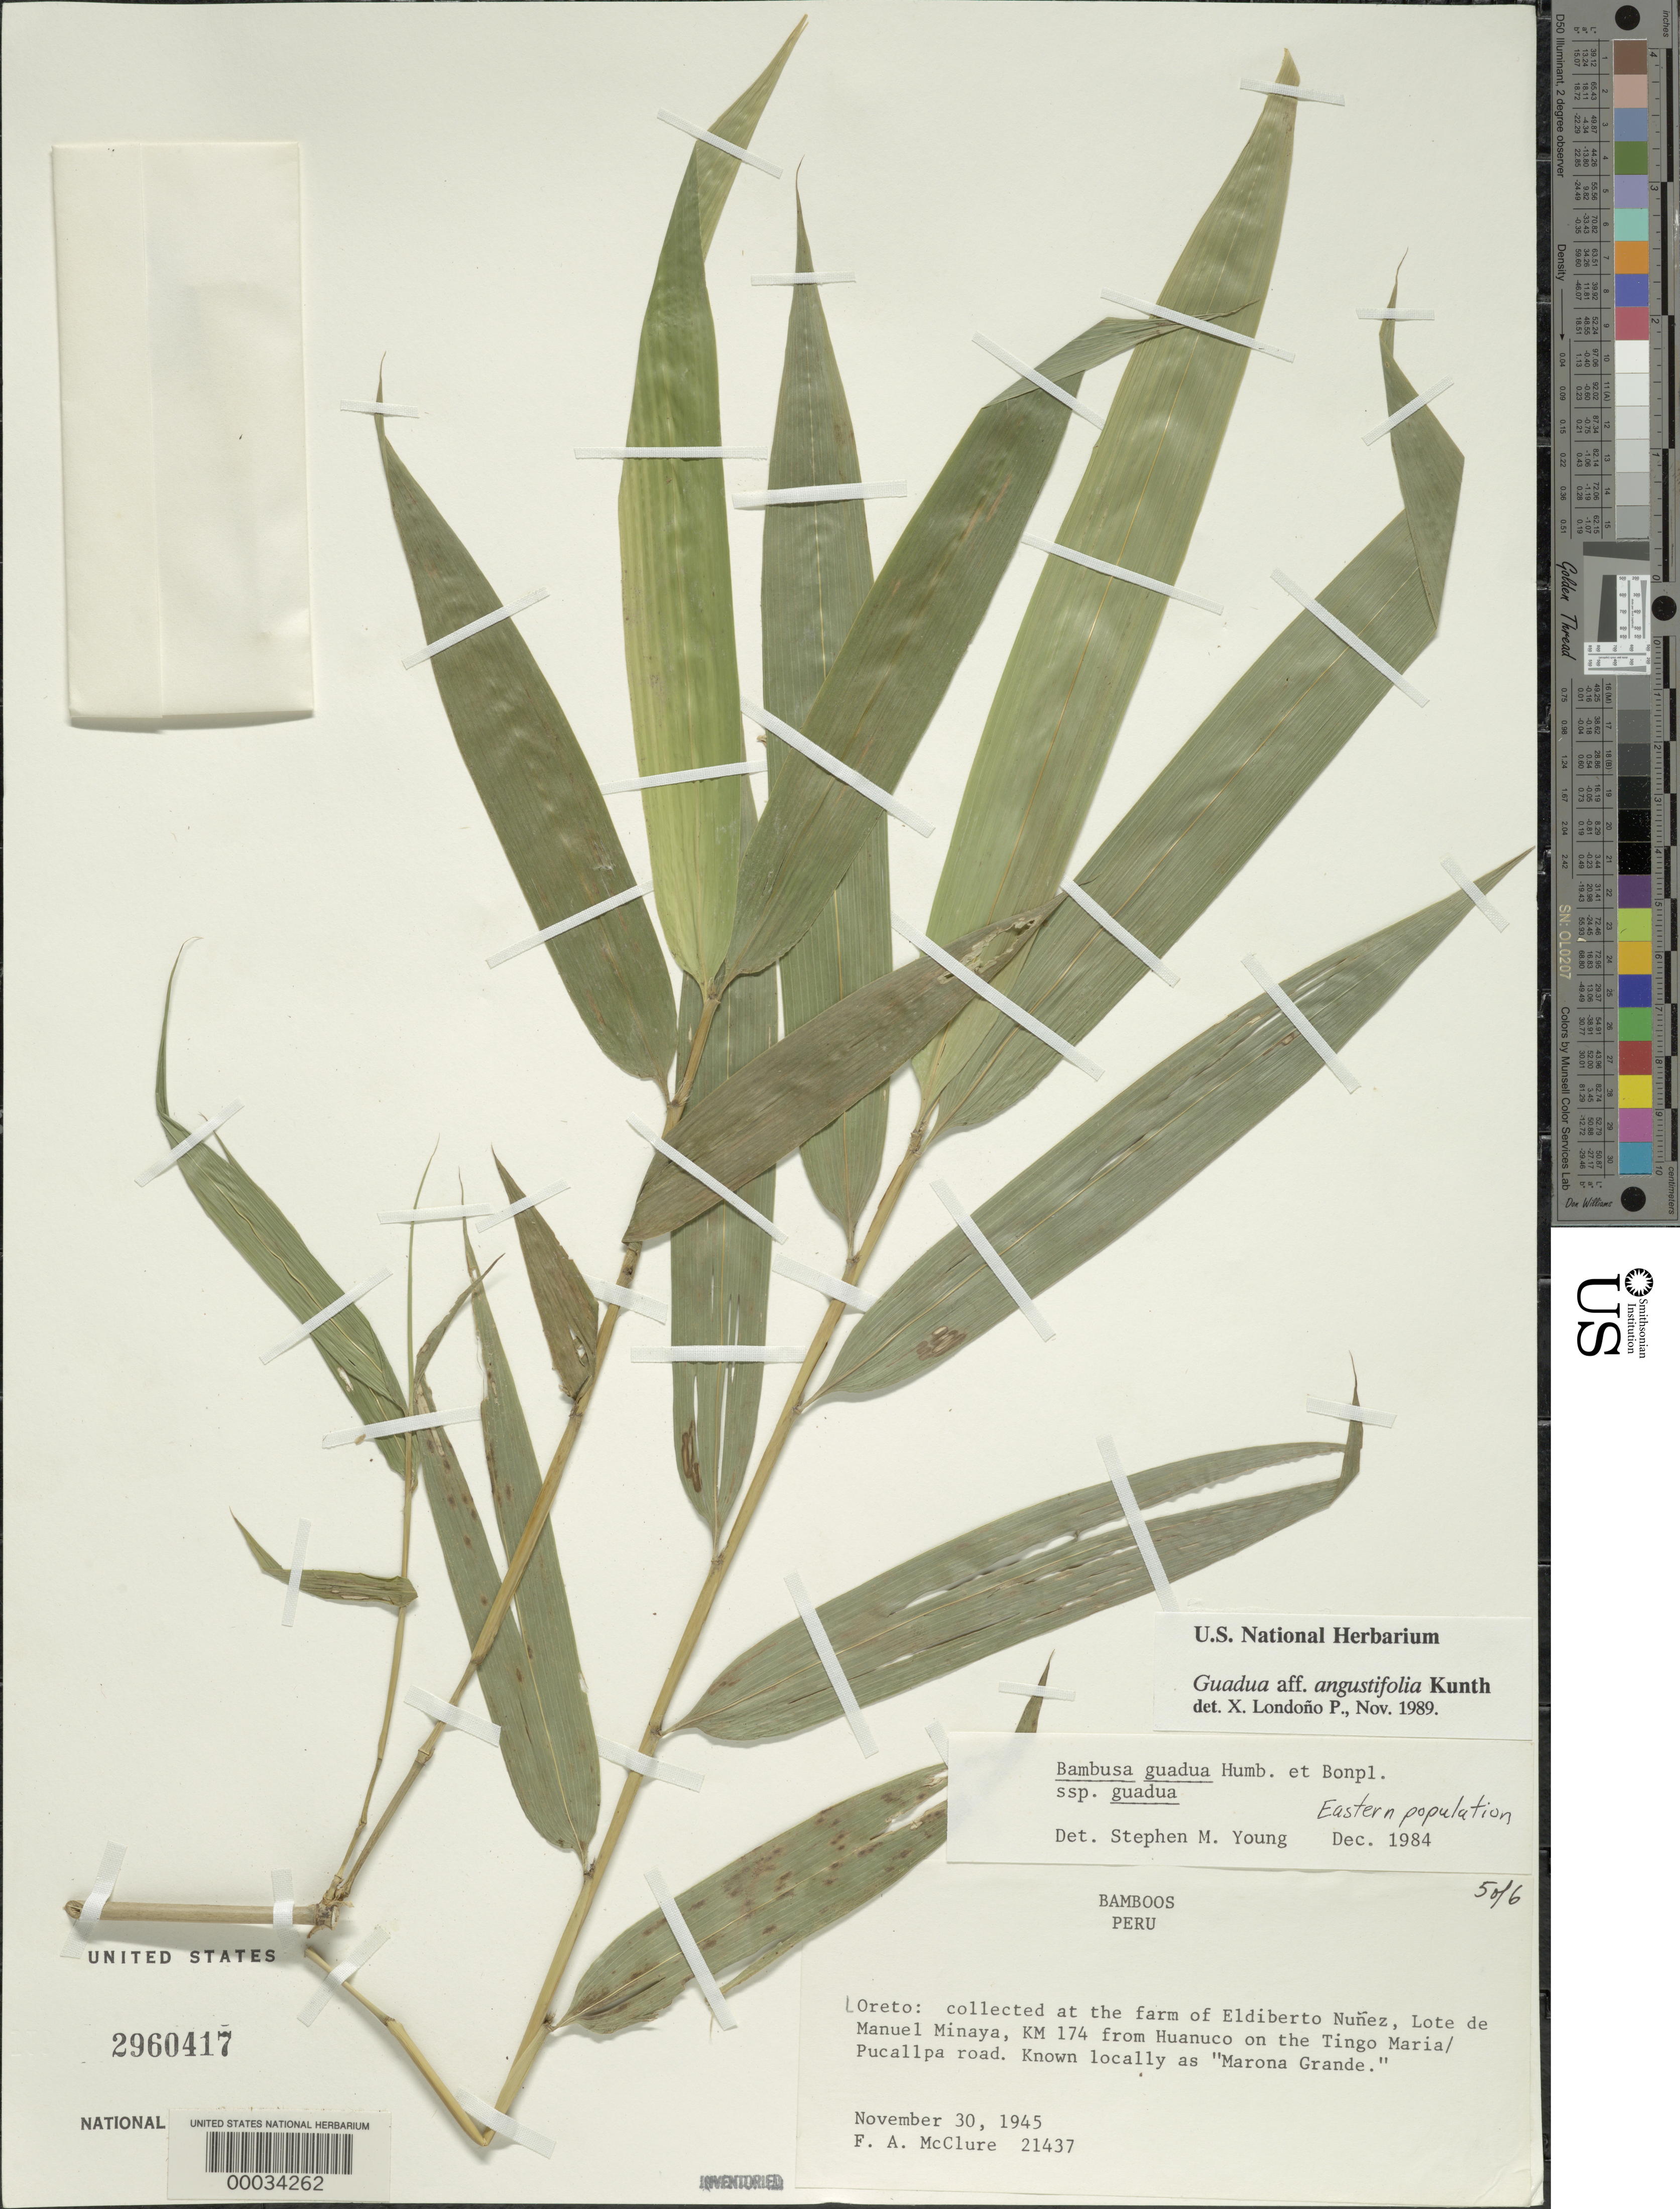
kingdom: Plantae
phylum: Tracheophyta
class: Liliopsida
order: Poales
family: Poaceae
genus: Guadua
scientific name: Guadua lynnclarkiae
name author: Londoño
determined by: McMurchie, Elizabeth, (UNITED STATES)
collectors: F. A. McClure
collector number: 21437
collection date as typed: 30 Nov 1945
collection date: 1945-11-30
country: Peru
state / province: Loreto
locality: Farm of e. nunez, lote de manuel minaya, km 174 from huanuco on the tingo maria/pucallpa road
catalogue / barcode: US 2960417